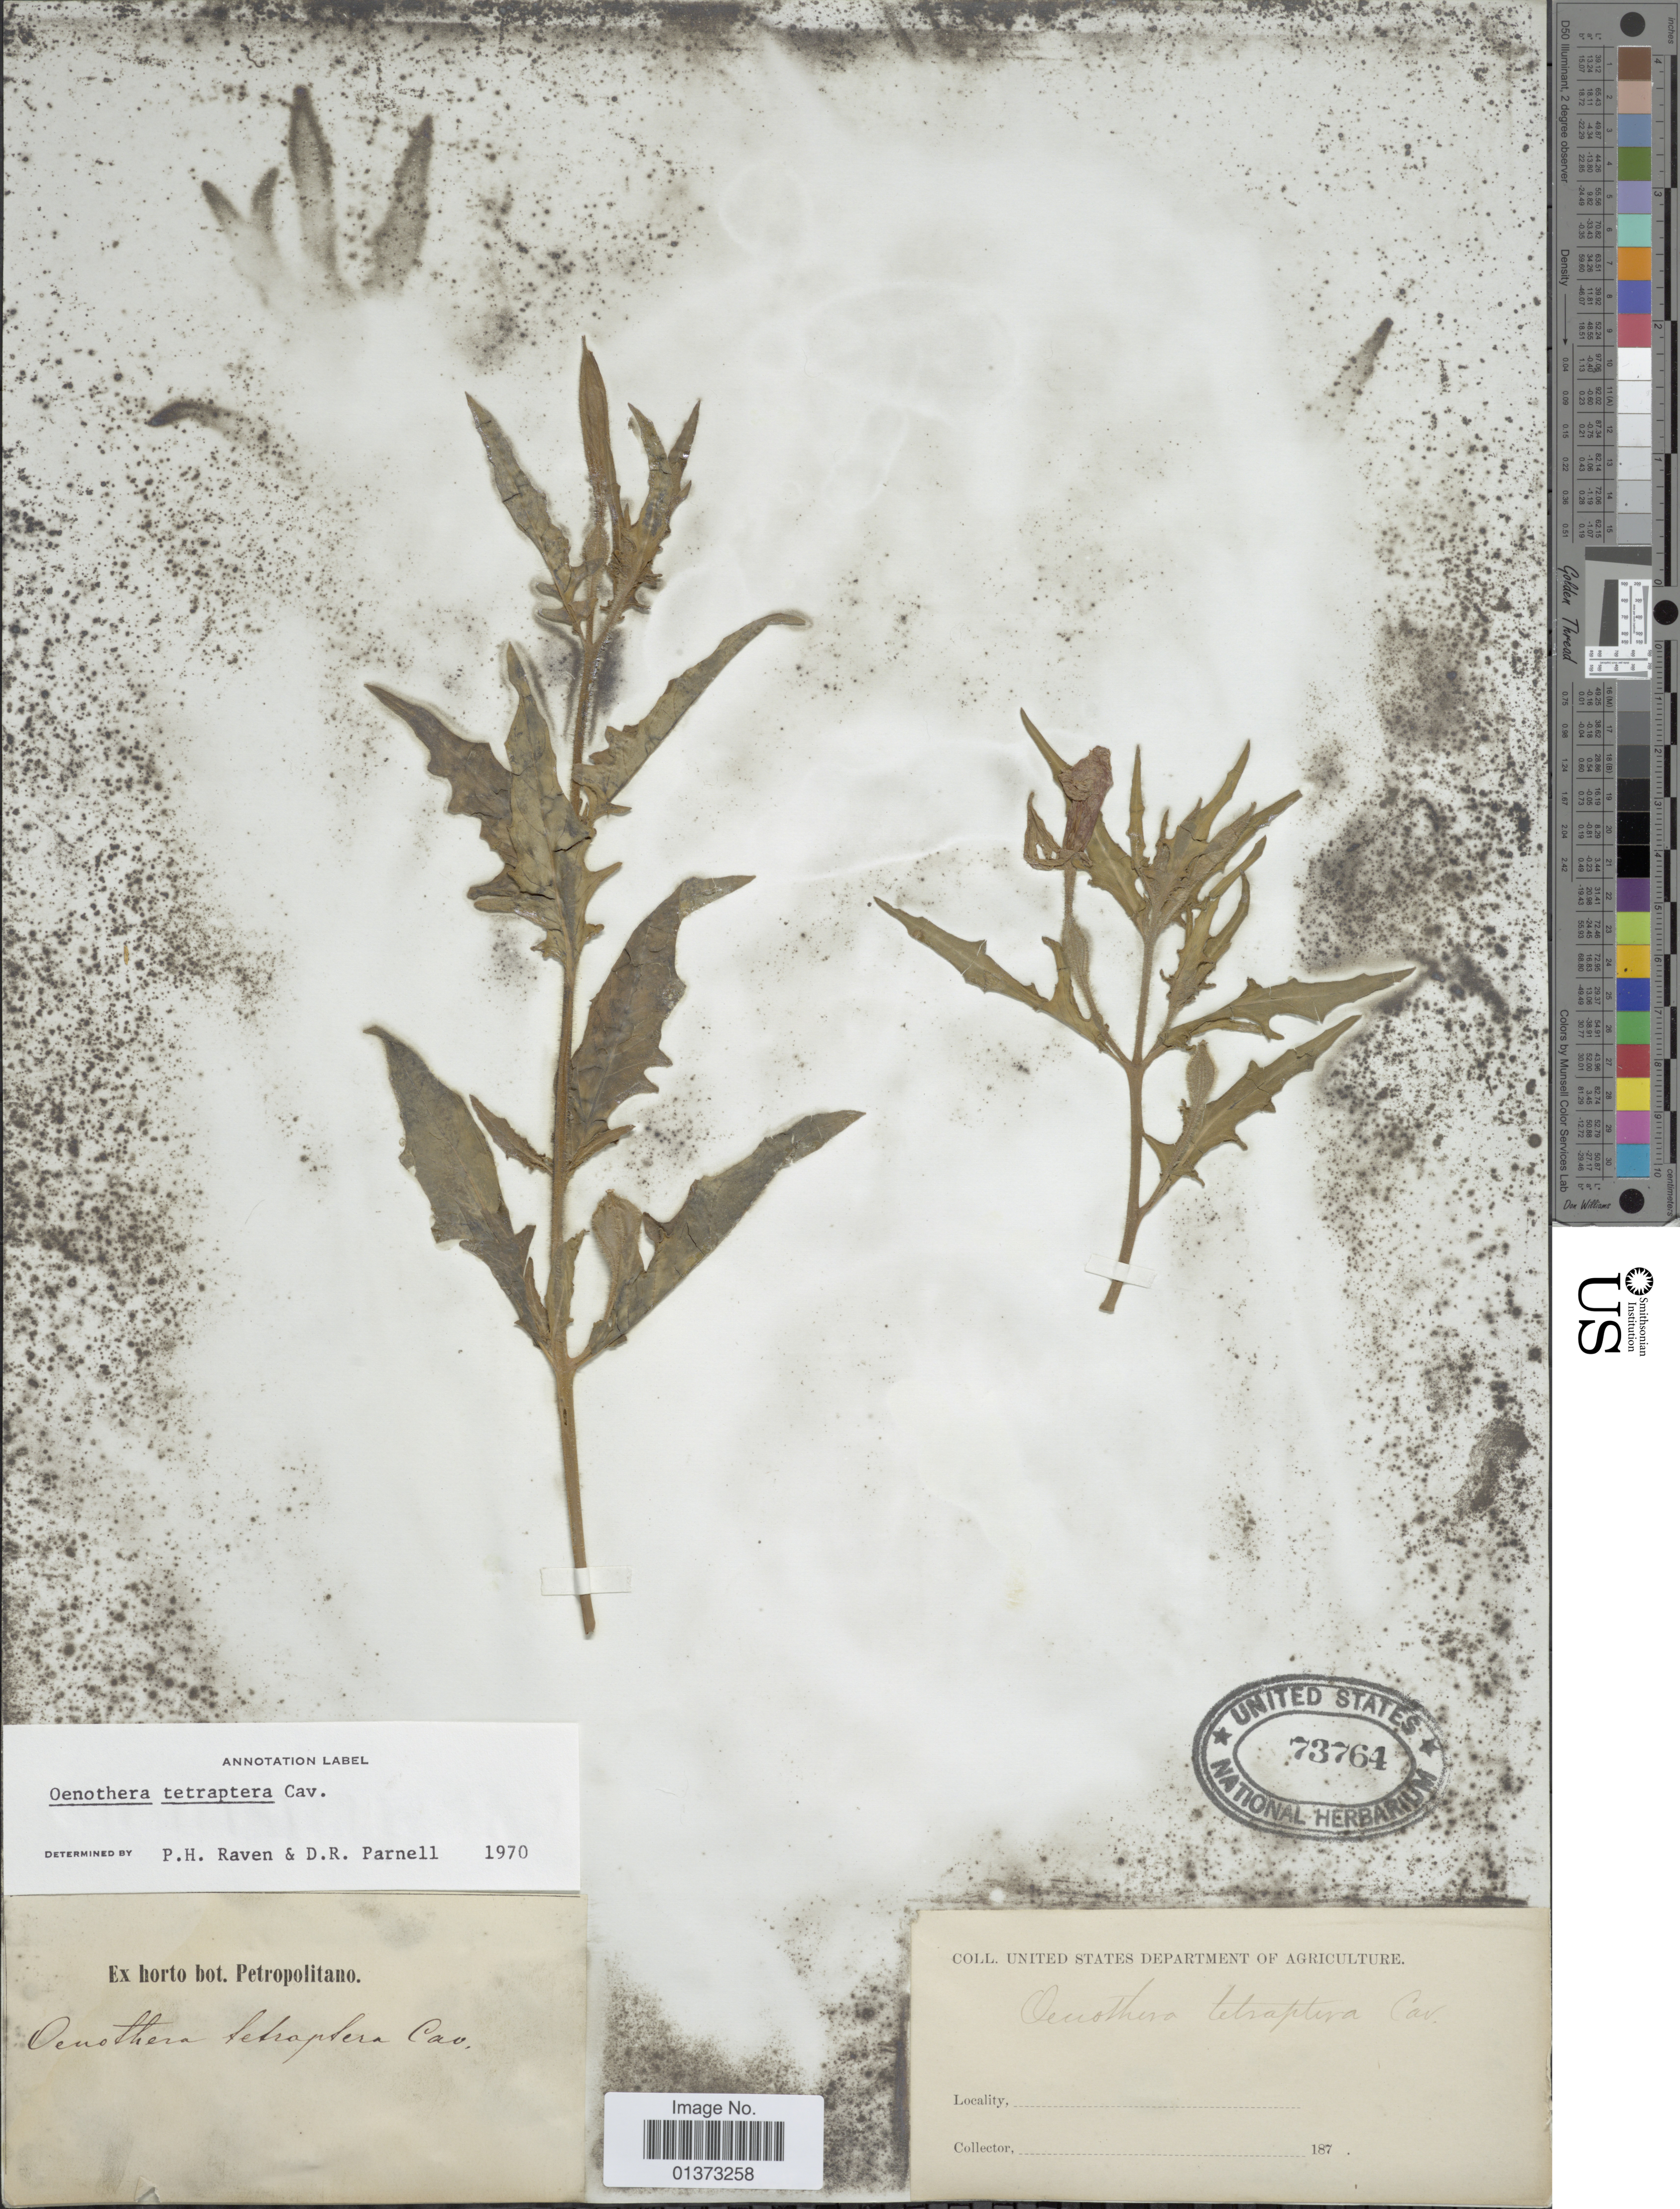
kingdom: Plantae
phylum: Tracheophyta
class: Magnoliopsida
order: Myrtales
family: Onagraceae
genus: Oenothera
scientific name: Oenothera tetraptera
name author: Cav.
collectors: ex Horto Bot. Petropolitano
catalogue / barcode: US 73764